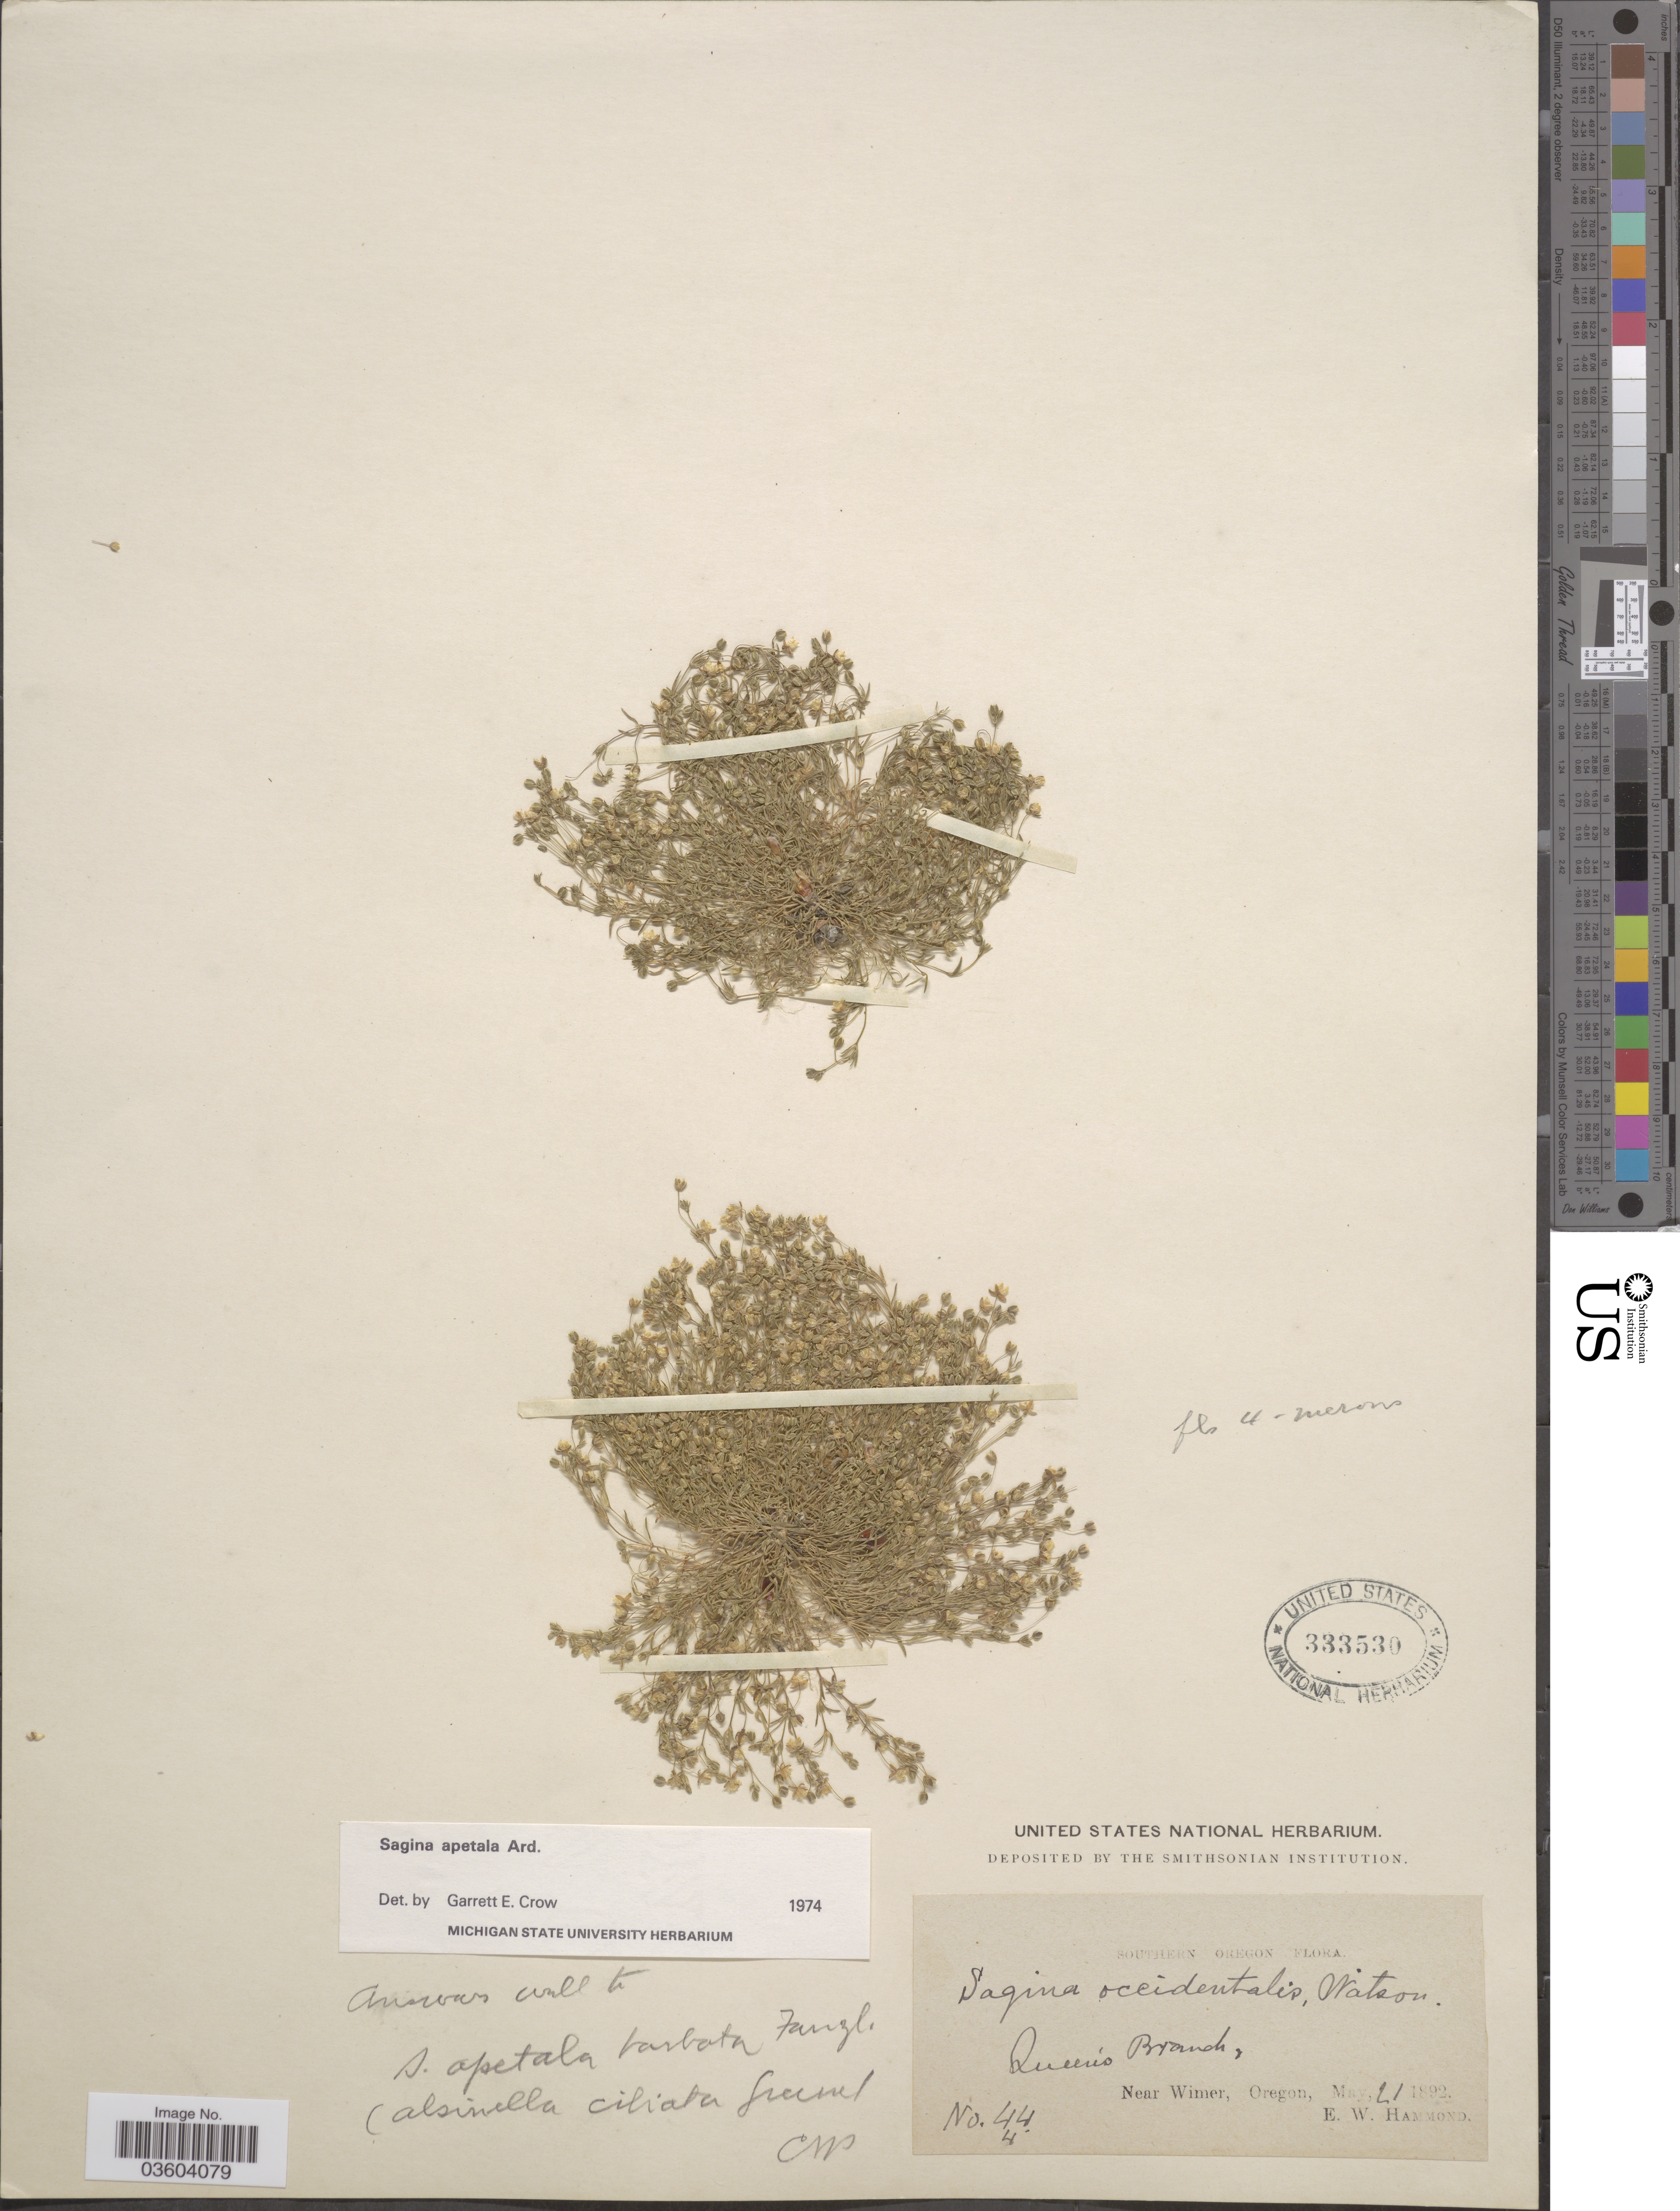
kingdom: Plantae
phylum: Tracheophyta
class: Magnoliopsida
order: Caryophyllales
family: Caryophyllaceae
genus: Sagina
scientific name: Sagina apetala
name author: Ard.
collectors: E. Hammond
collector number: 44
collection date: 1892-05-21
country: United States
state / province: Oregon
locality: Southern Oregon. Queen's Branch. Near Wimer.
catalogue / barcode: US 333530